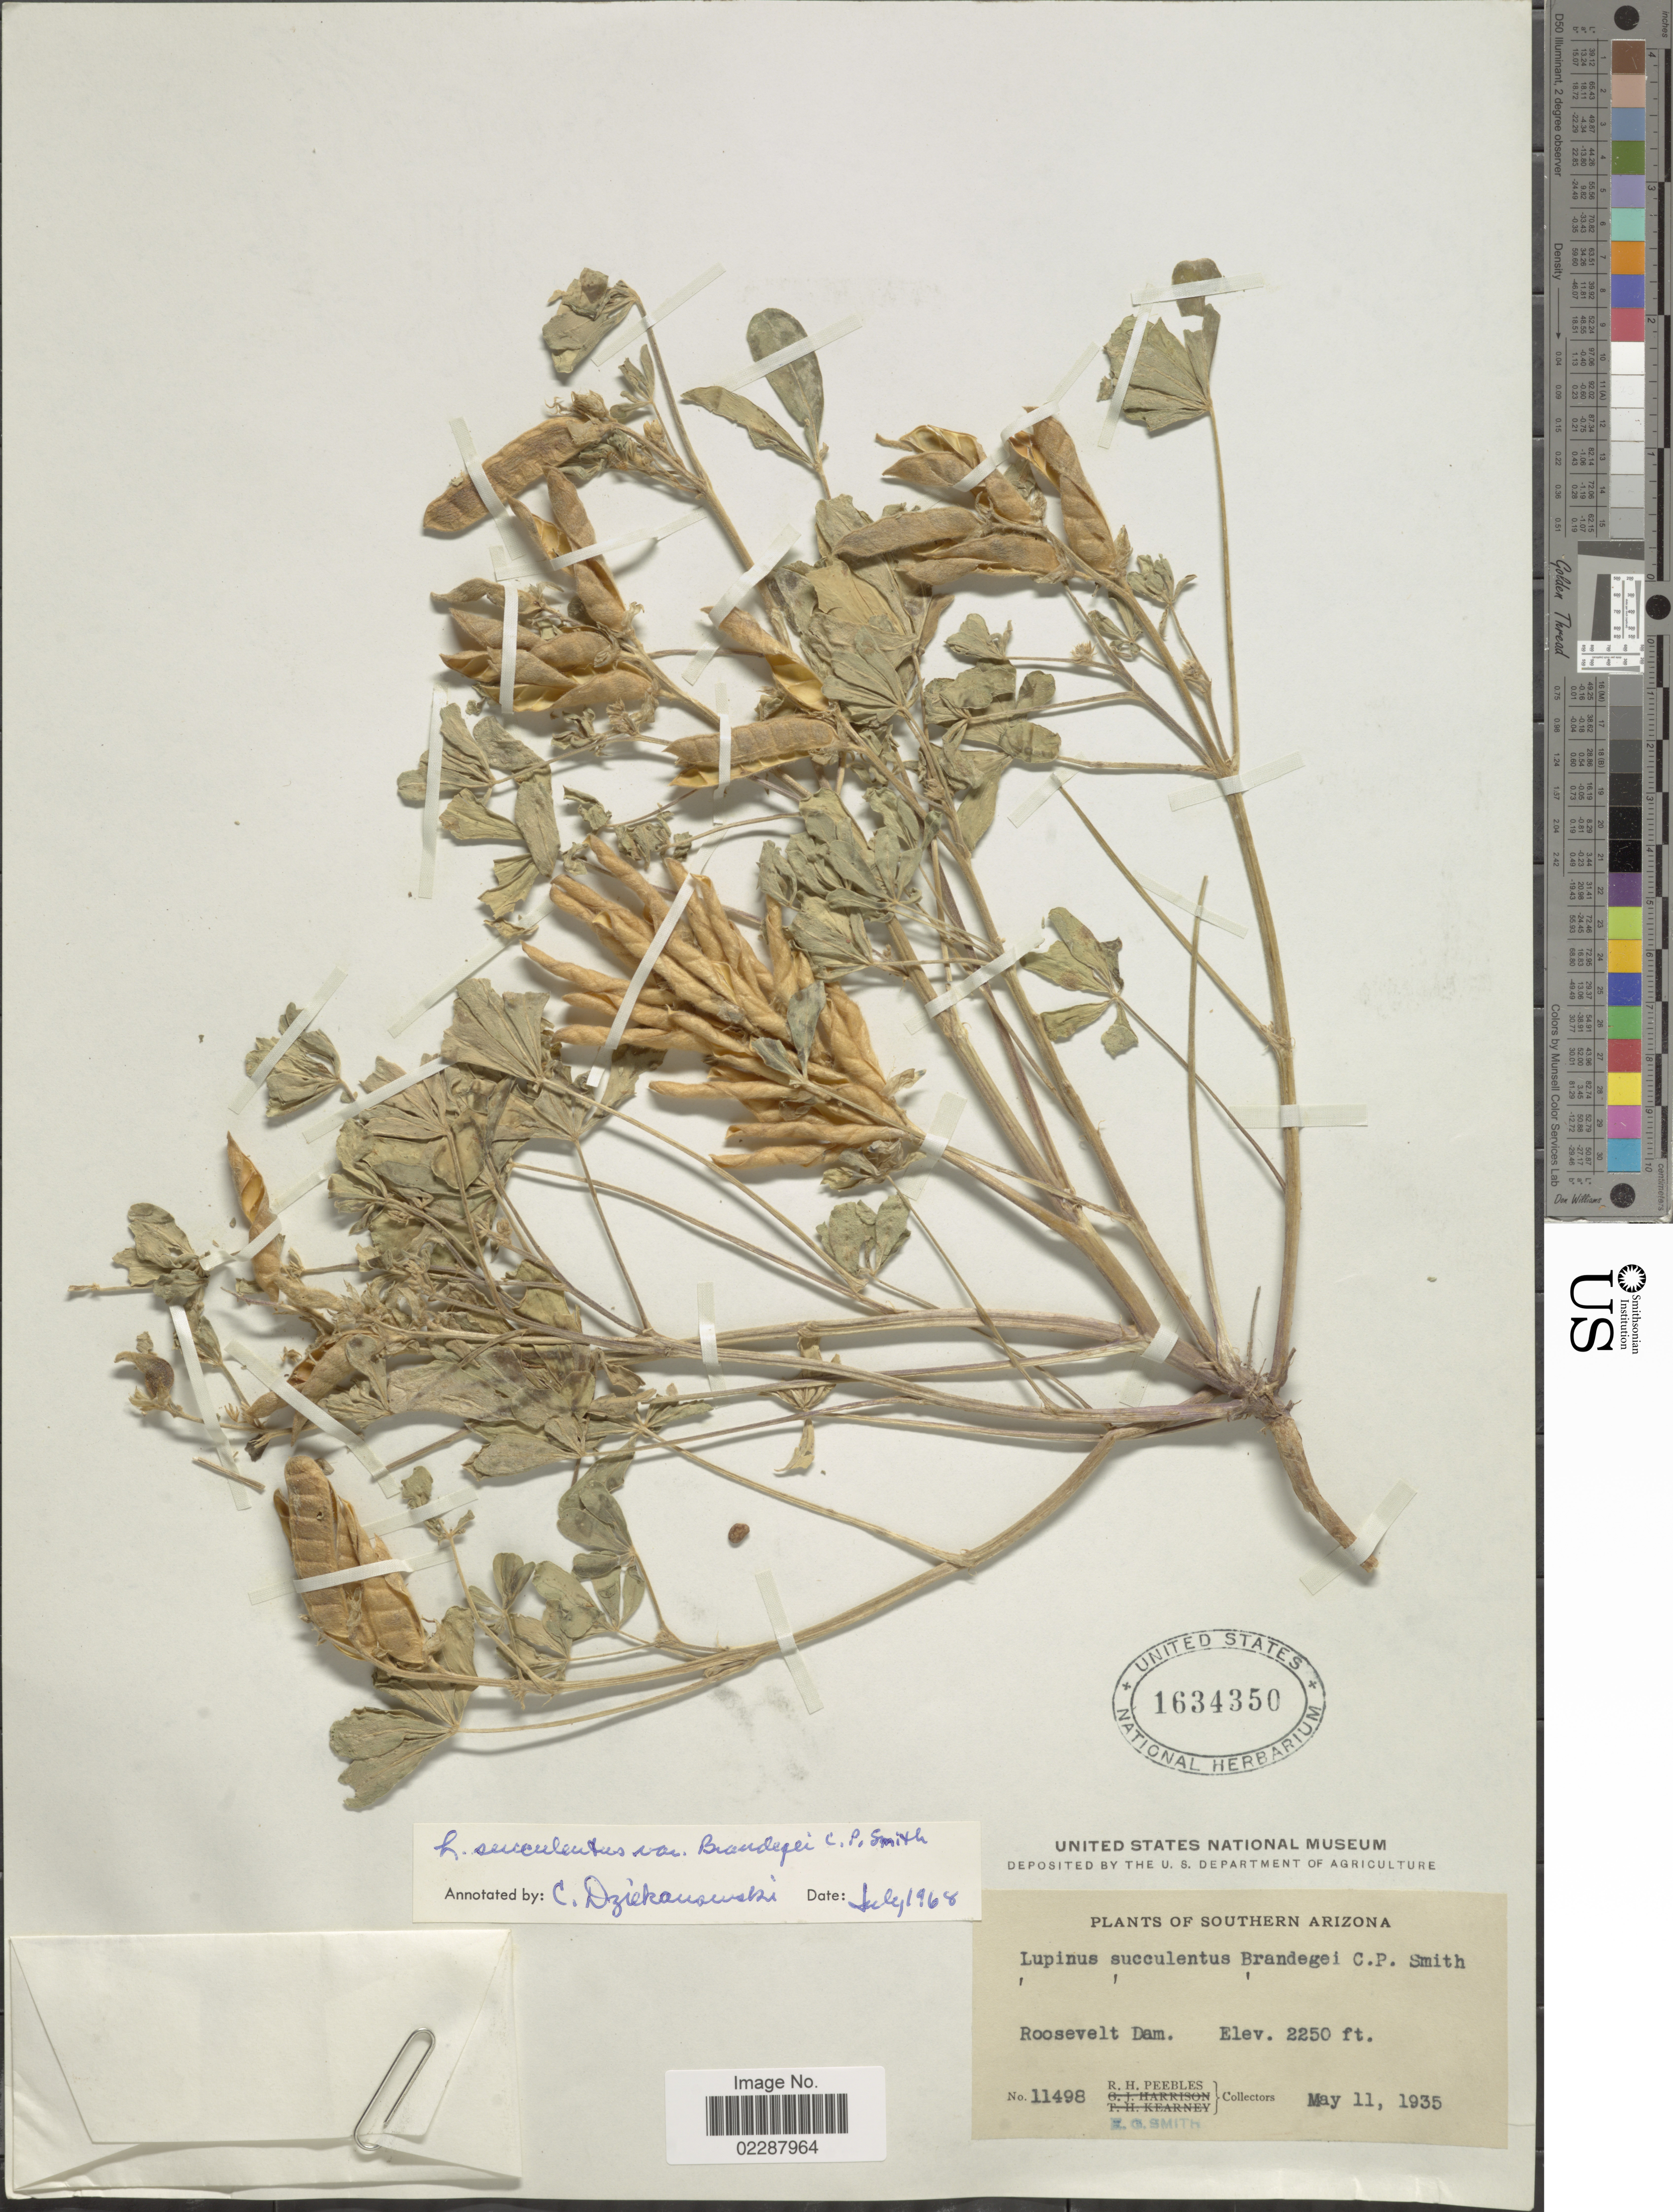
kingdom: Plantae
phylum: Tracheophyta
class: Magnoliopsida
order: Fabales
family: Fabaceae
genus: Lupinus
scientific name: Lupinus succulentus var. brandegeei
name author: C.P. Sm.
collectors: R. H. Peebles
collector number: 11498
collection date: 1935-05-11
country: United States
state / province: Arizona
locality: Roosevelt Dam.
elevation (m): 686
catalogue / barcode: US 1634350